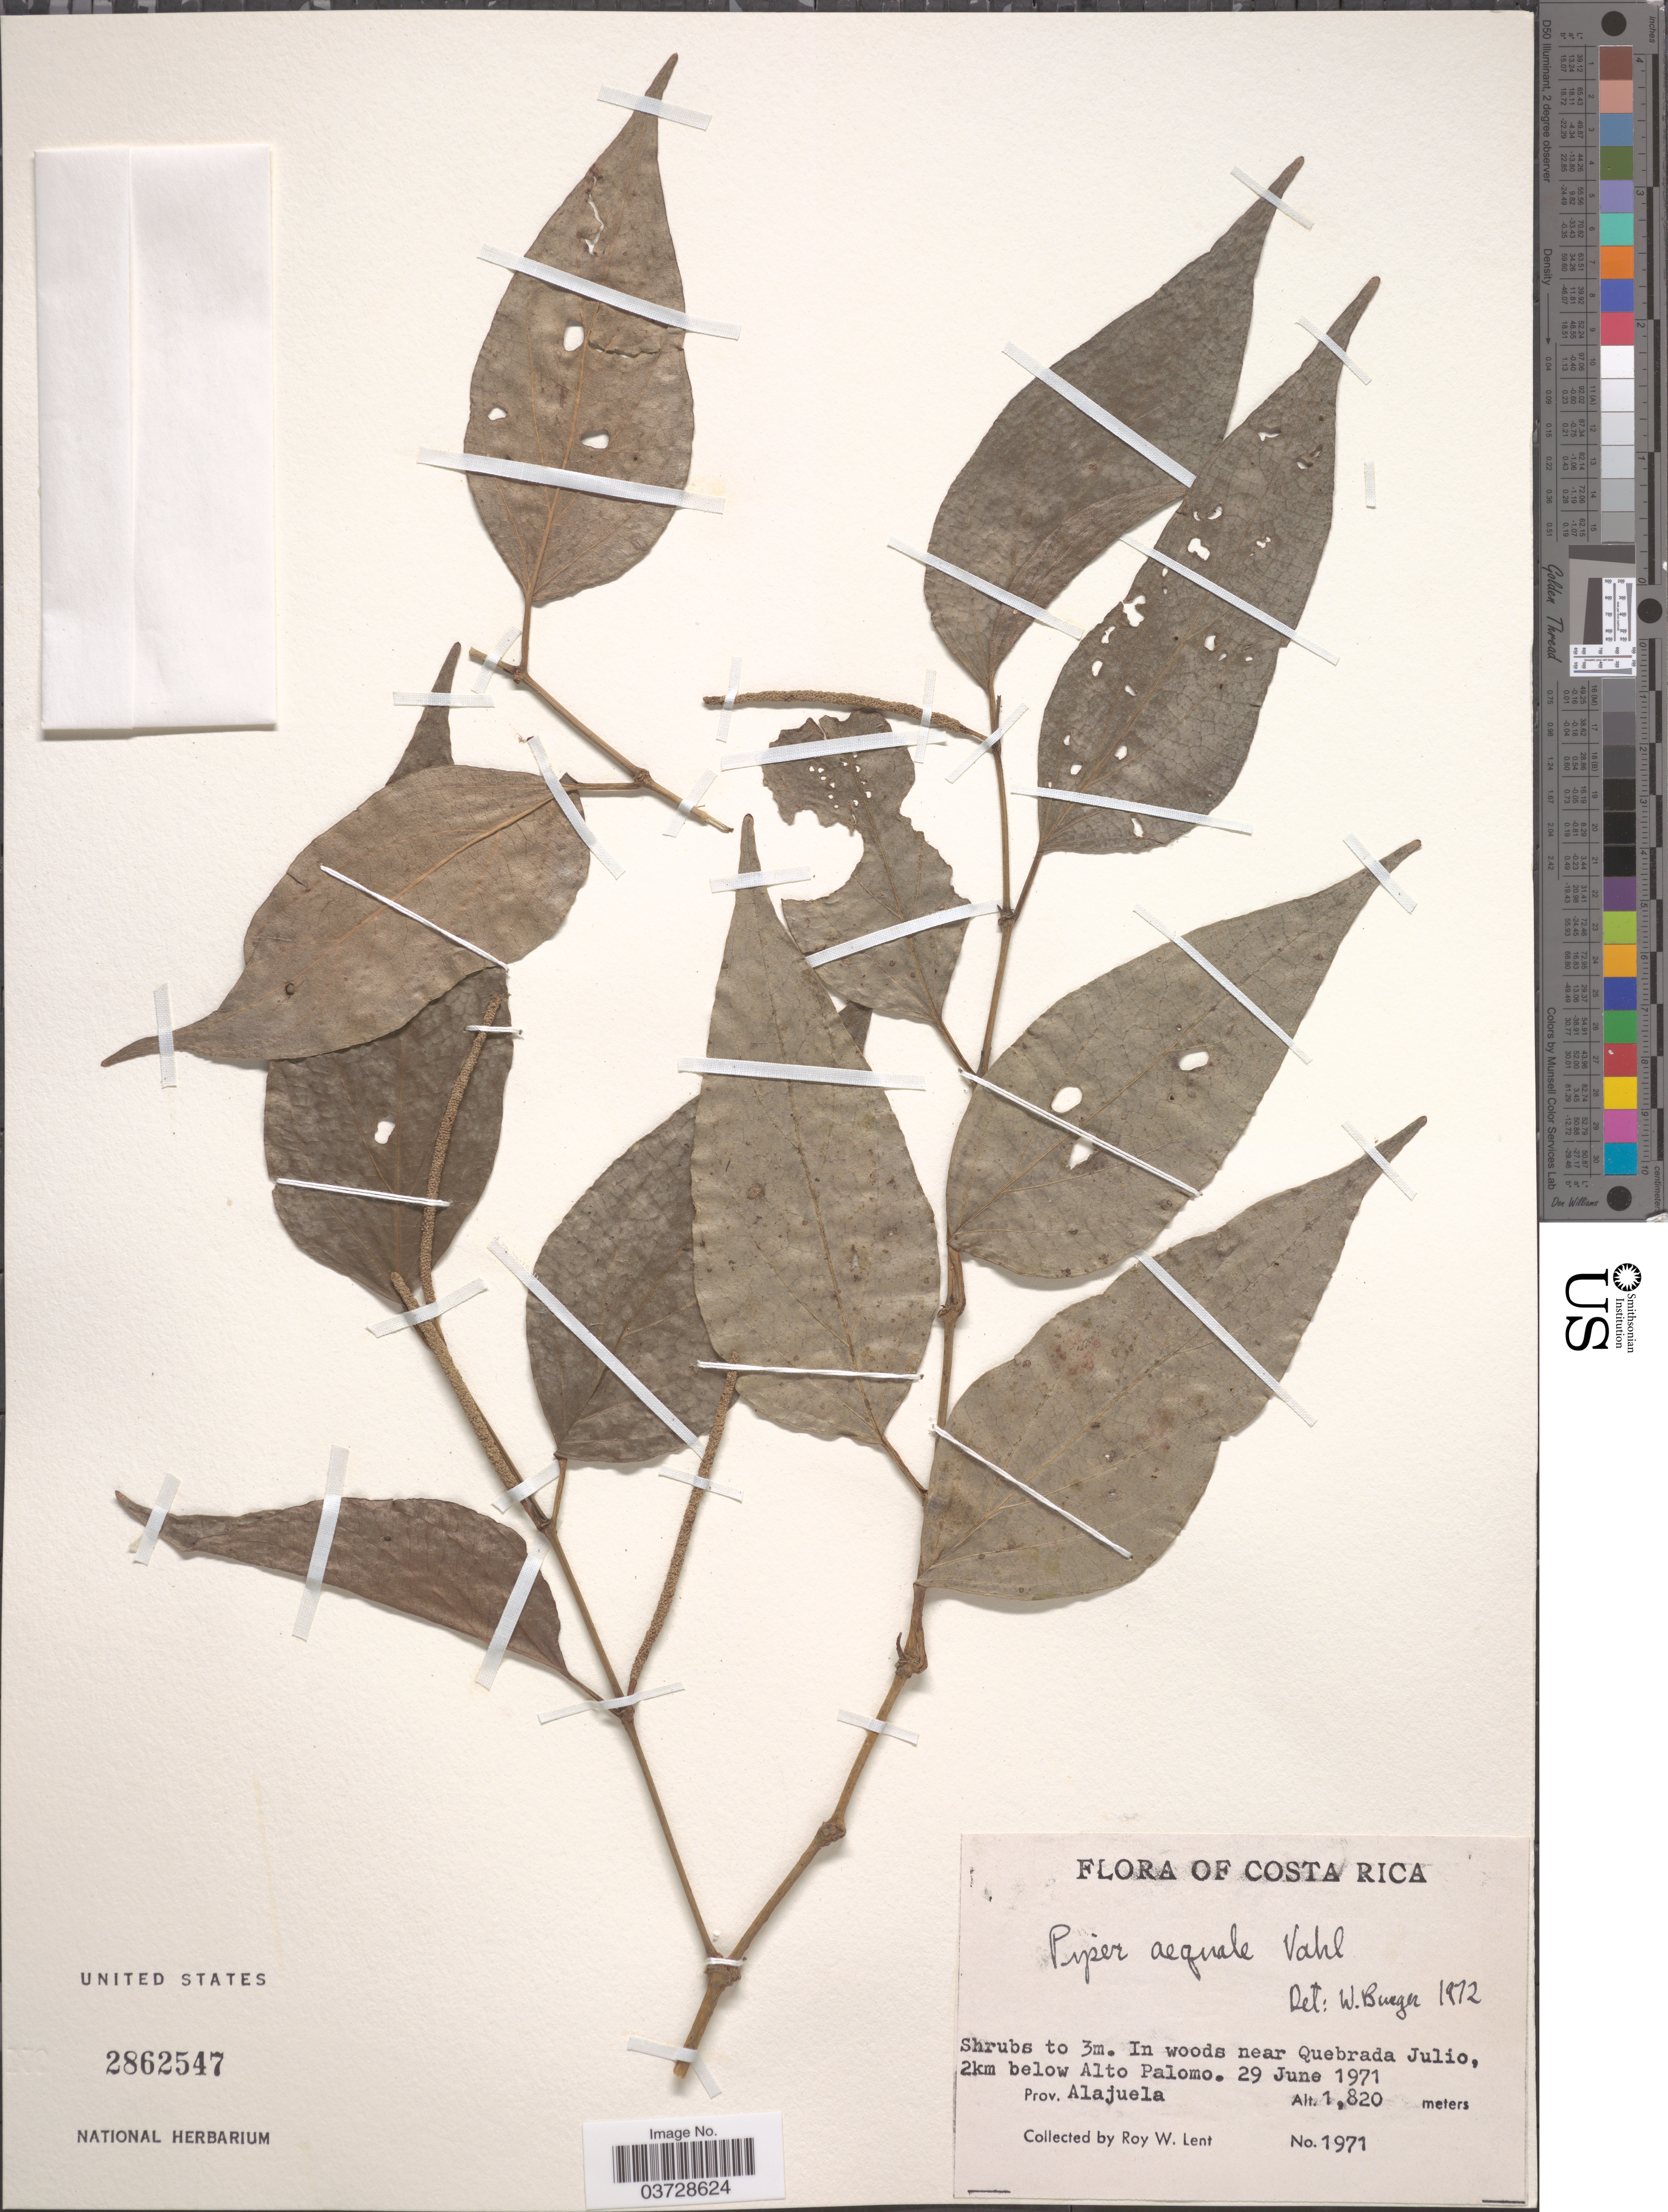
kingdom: Plantae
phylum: Tracheophyta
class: Magnoliopsida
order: Piperales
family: Piperaceae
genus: Piper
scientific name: Piper aequale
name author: Vahl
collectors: R. W. Lent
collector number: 1971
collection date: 1971-06-29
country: Costa Rica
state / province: Alajuela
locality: In woods near Quebrada Julio, 2km below Alto Palomo.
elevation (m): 1820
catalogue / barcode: US 2862547